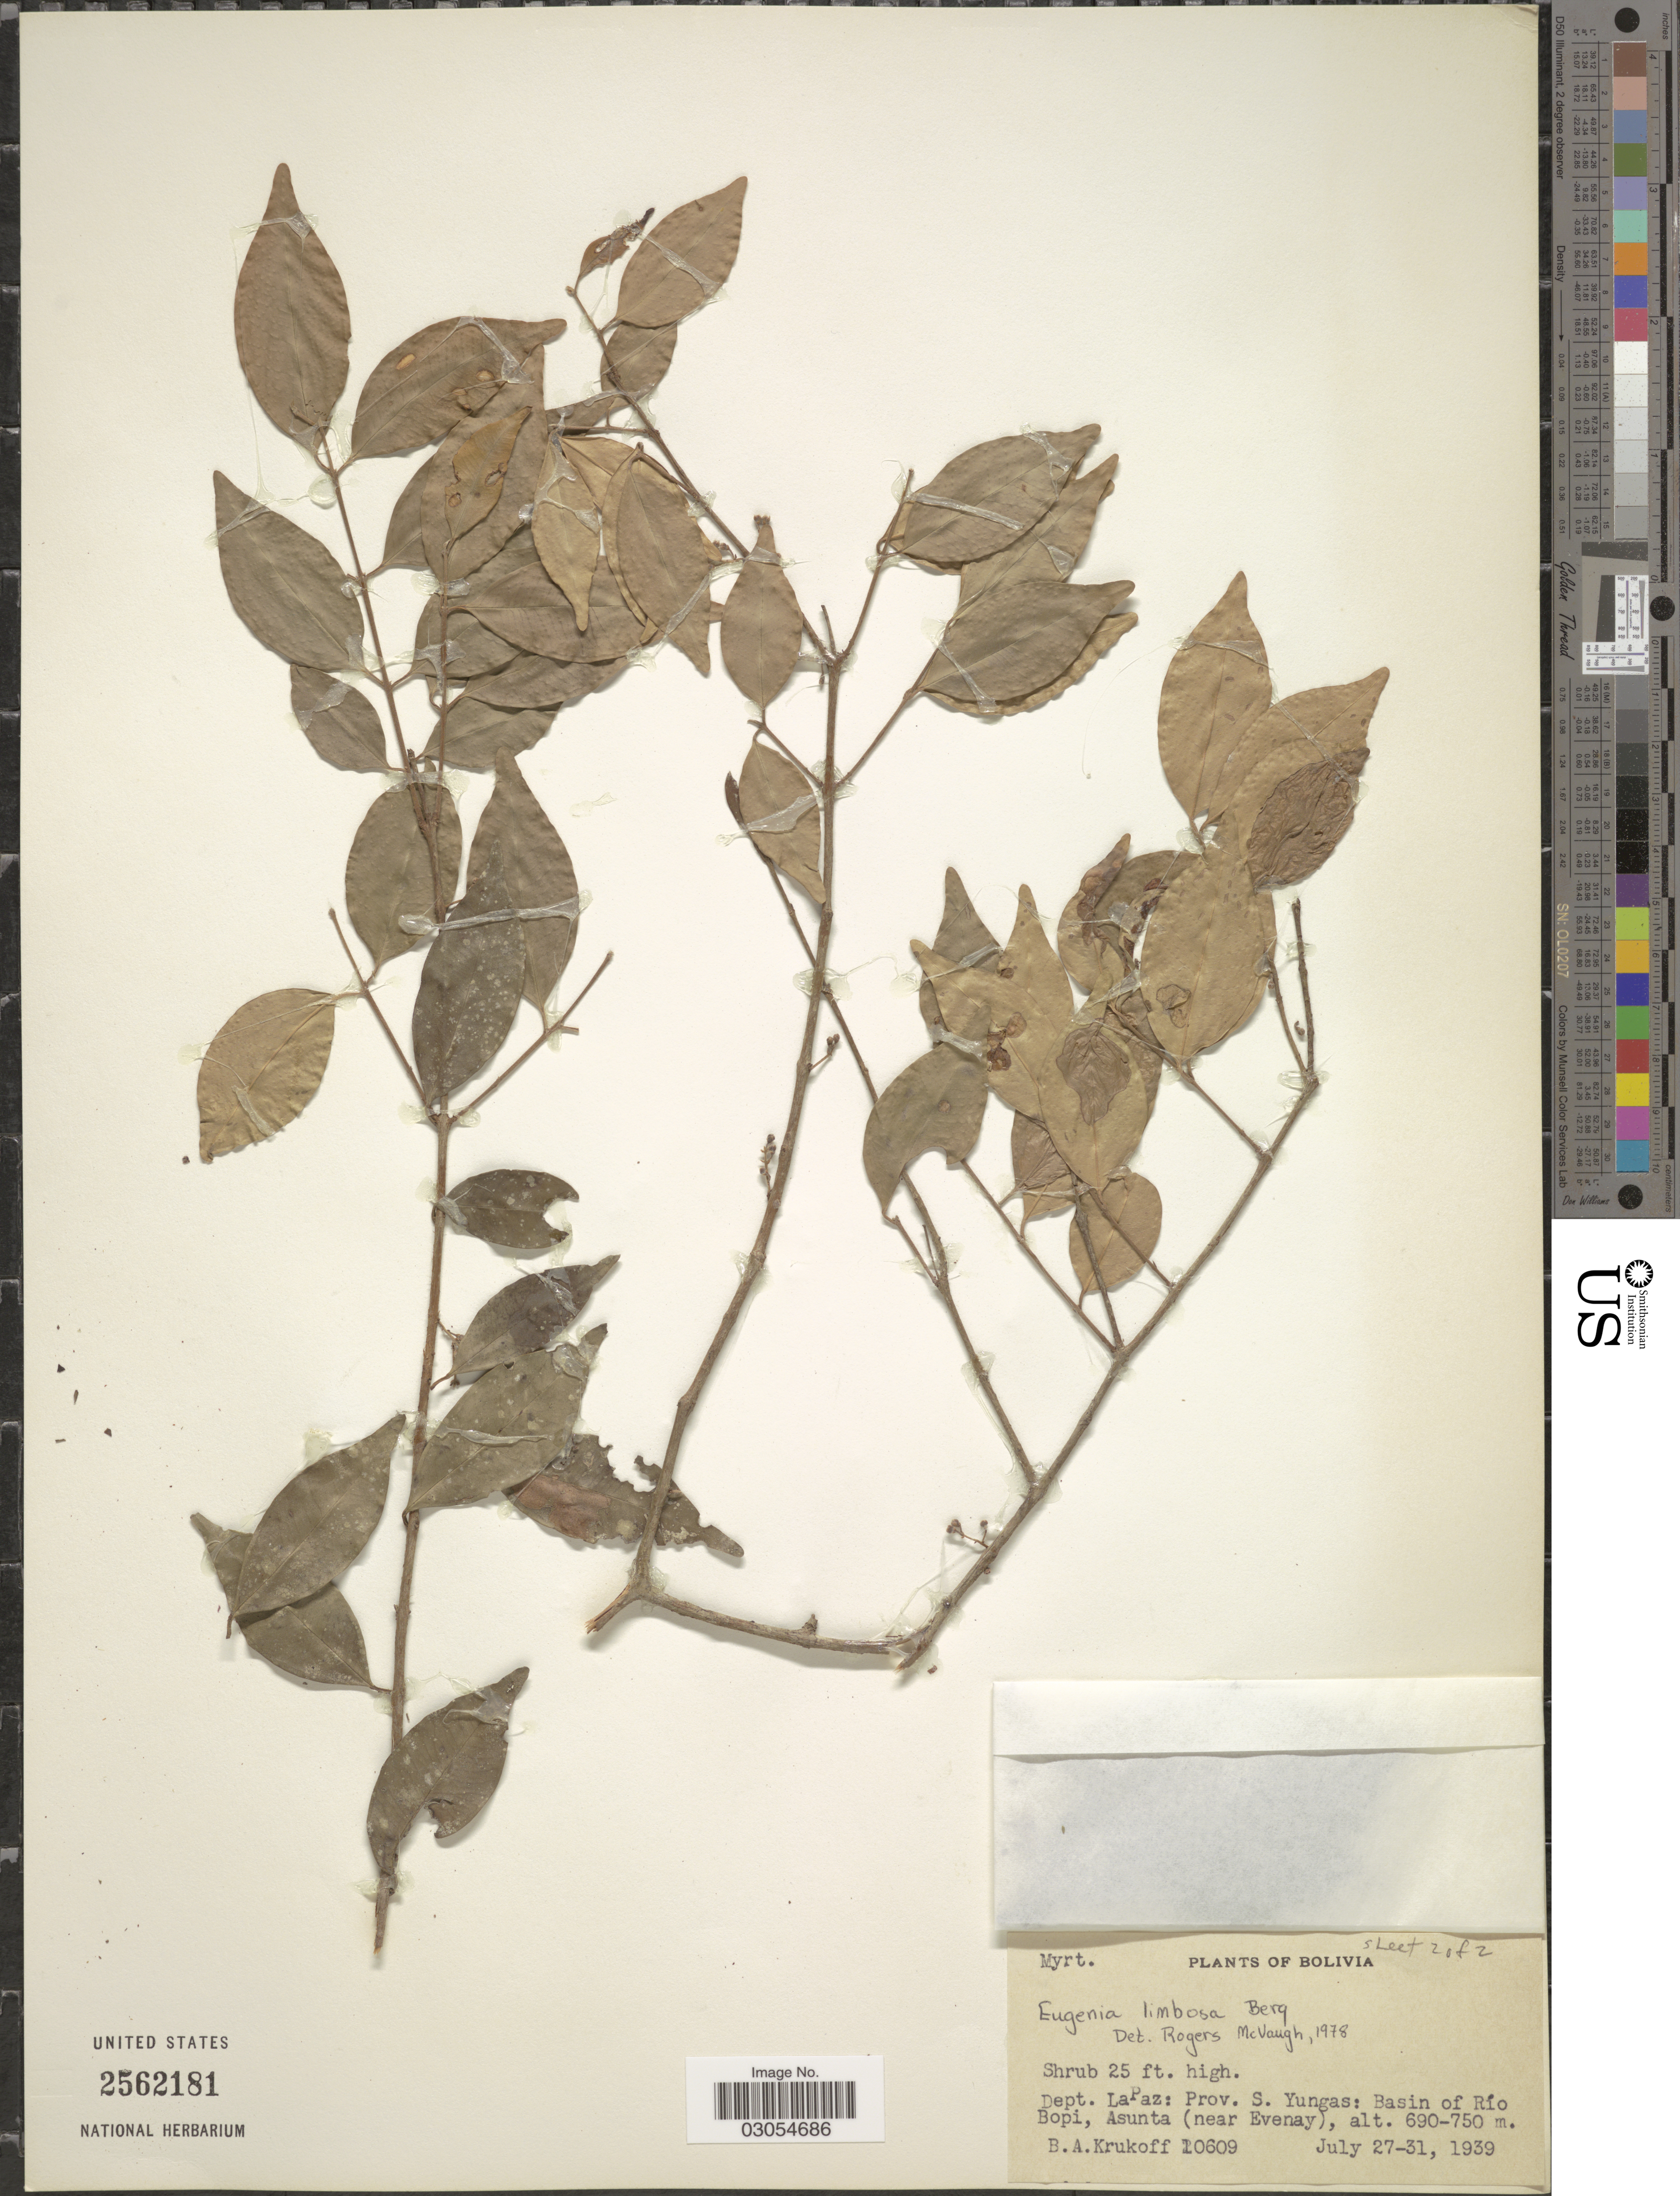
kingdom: Plantae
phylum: Tracheophyta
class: Magnoliopsida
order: Myrtales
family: Myrtaceae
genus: Eugenia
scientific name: Eugenia limbosa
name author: O. Berg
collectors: B. A. Krukoff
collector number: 10609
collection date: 1939-07-27/1939-07-31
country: Bolivia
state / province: La Paz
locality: Dept. La Paz: Prov. S. Yungas: Basin of Río Bopi, Asunta (near Evenay).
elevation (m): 690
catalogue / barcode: US 2562181